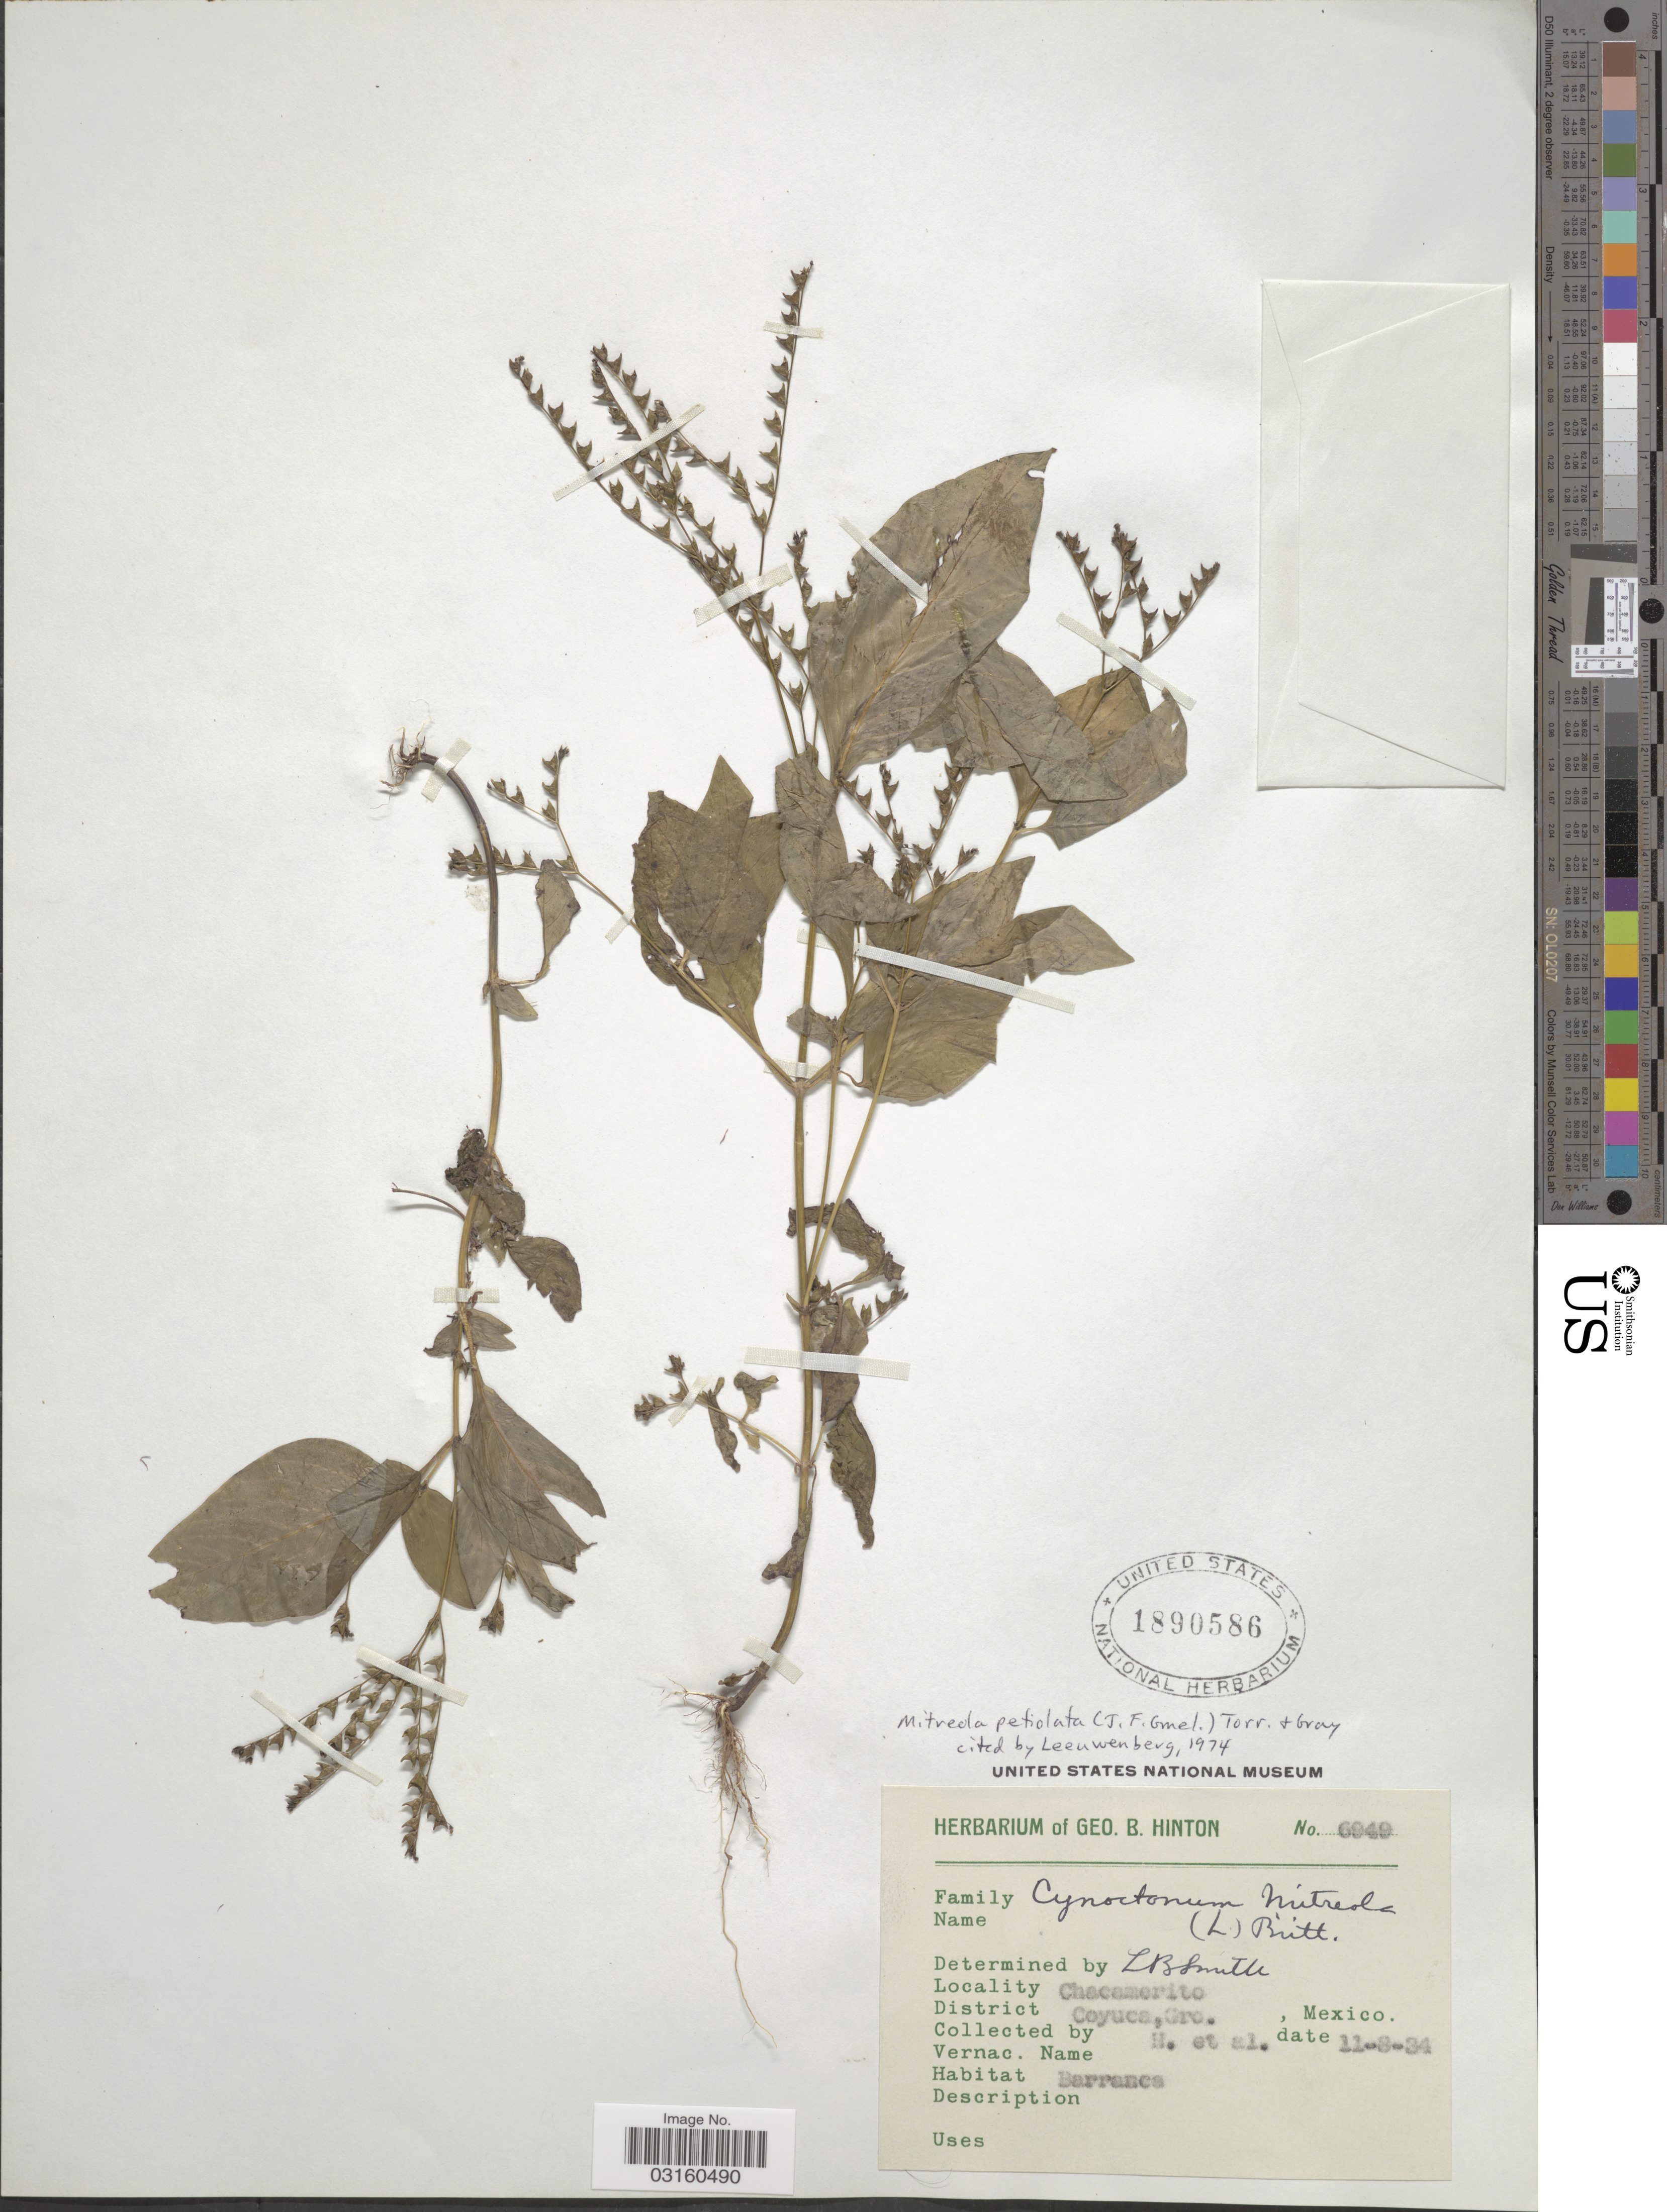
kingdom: Plantae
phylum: Tracheophyta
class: Magnoliopsida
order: Gentianales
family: Loganiaceae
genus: Mitreola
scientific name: Mitreola petiolata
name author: (J.F. Gmel.) Torr. & A. Gray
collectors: G. B. Hinton & et al.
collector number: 6949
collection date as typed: Transcribed d/m/y: 11/8/34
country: Mexico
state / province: Guerrero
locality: Chacamerito. District Coyuca, Gro.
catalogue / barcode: US 1890586